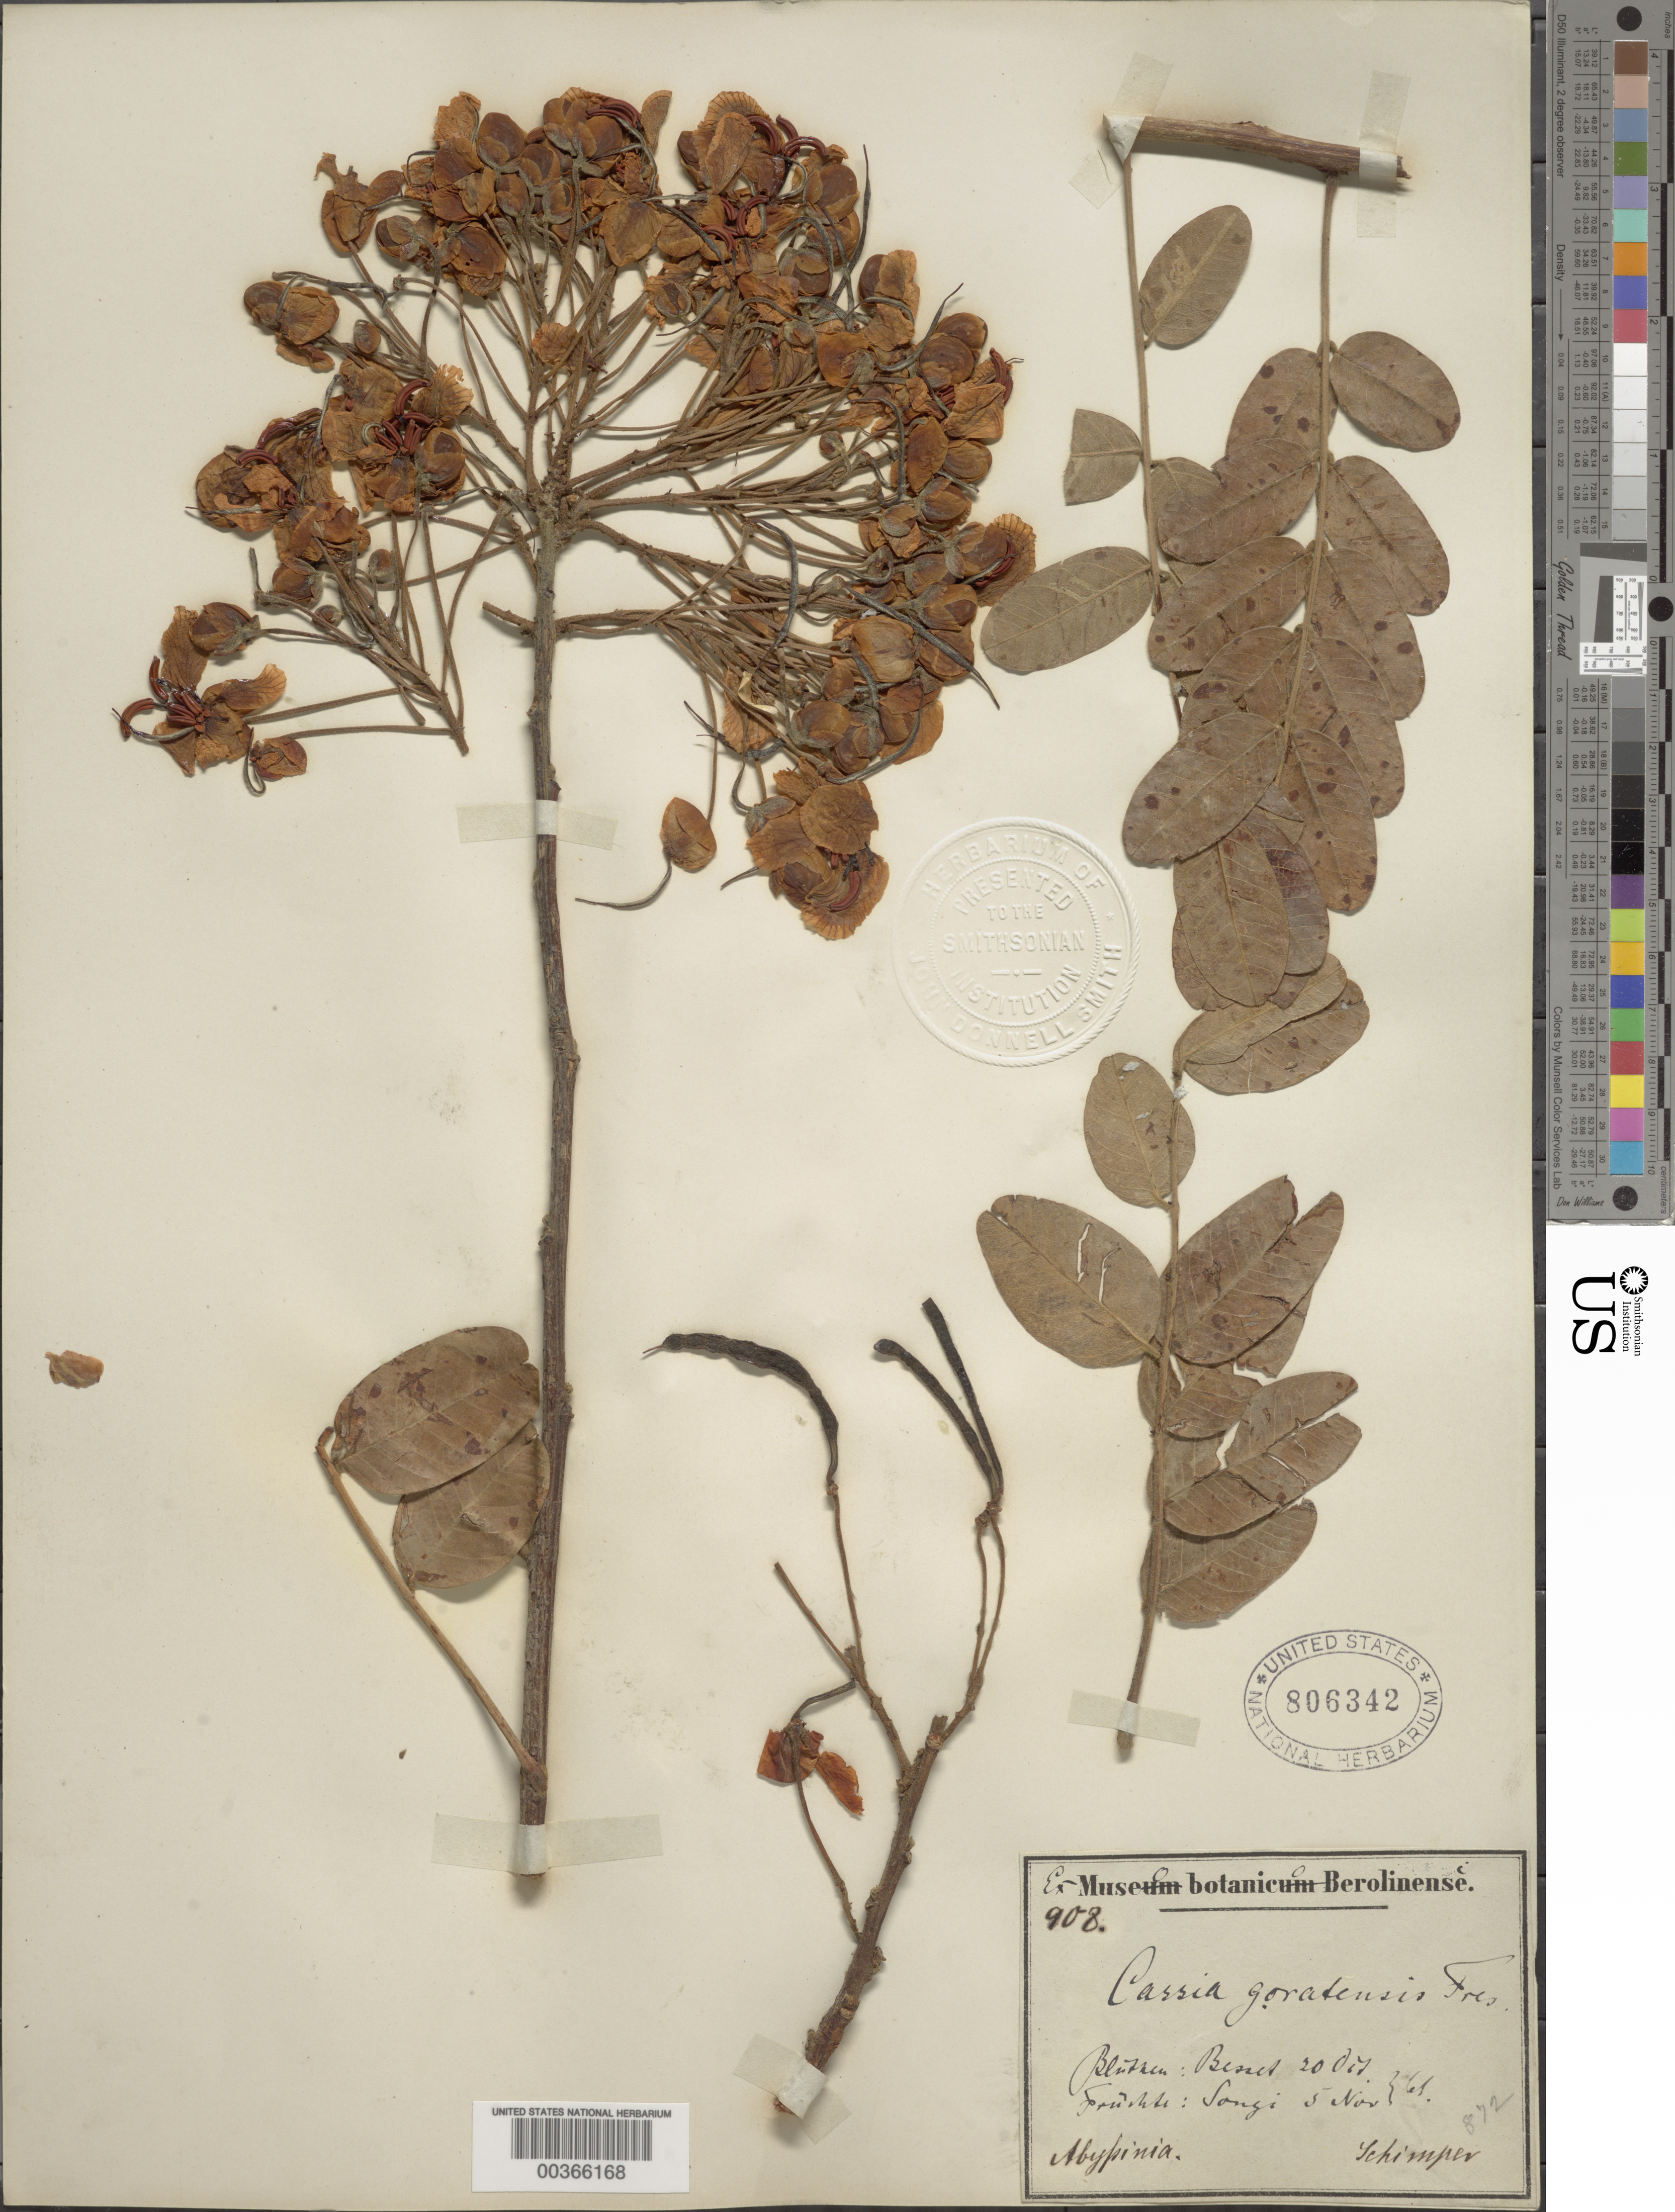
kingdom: Plantae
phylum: Tracheophyta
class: Magnoliopsida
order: Fabales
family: Fabaceae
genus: Senna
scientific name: Senna singueana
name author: (Delile) Lock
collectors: -. Schimper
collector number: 908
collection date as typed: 20 Oct 1861 and 05 Nov 1861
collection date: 1861-10-20,1861-11-05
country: Ethiopia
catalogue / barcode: US 806342